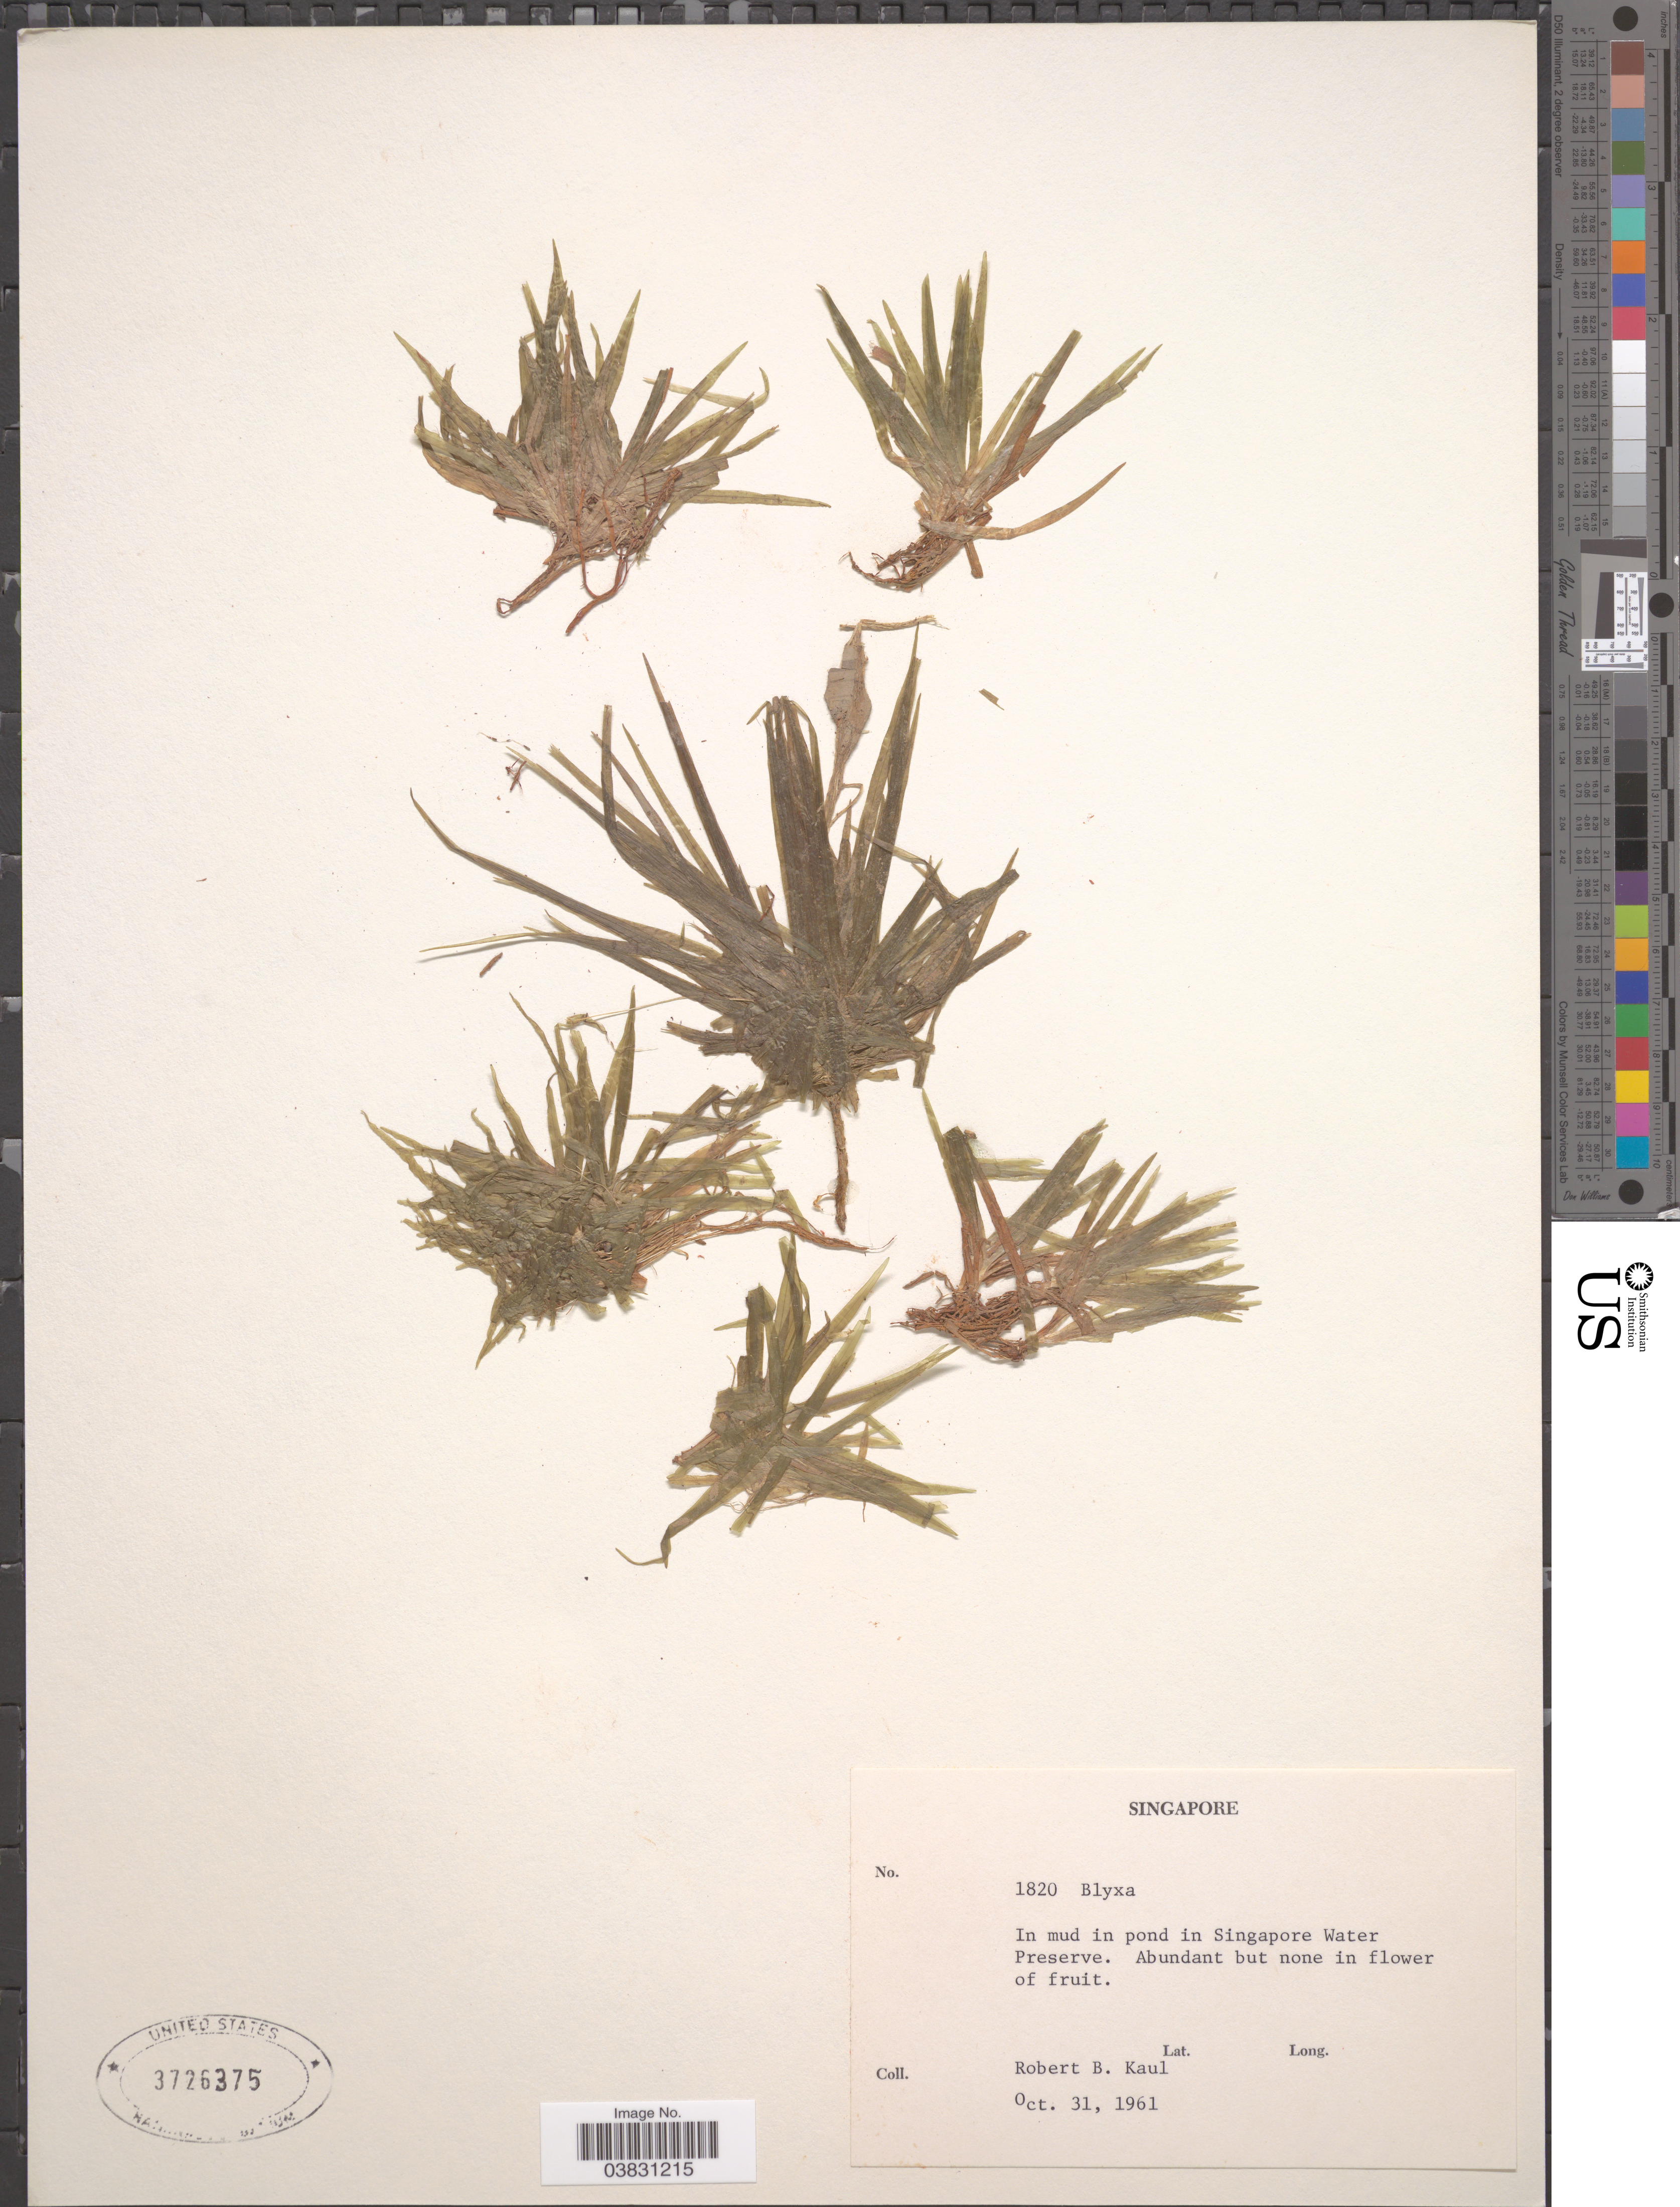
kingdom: Plantae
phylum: Tracheophyta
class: Liliopsida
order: Alismatales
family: Hydrocharitaceae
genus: Blyxa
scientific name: Blyxa sp.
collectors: R. Kaul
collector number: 1820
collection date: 1961-10-31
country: Singapore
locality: In mud in pond in Singapore Water Preserve.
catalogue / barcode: US 3726375